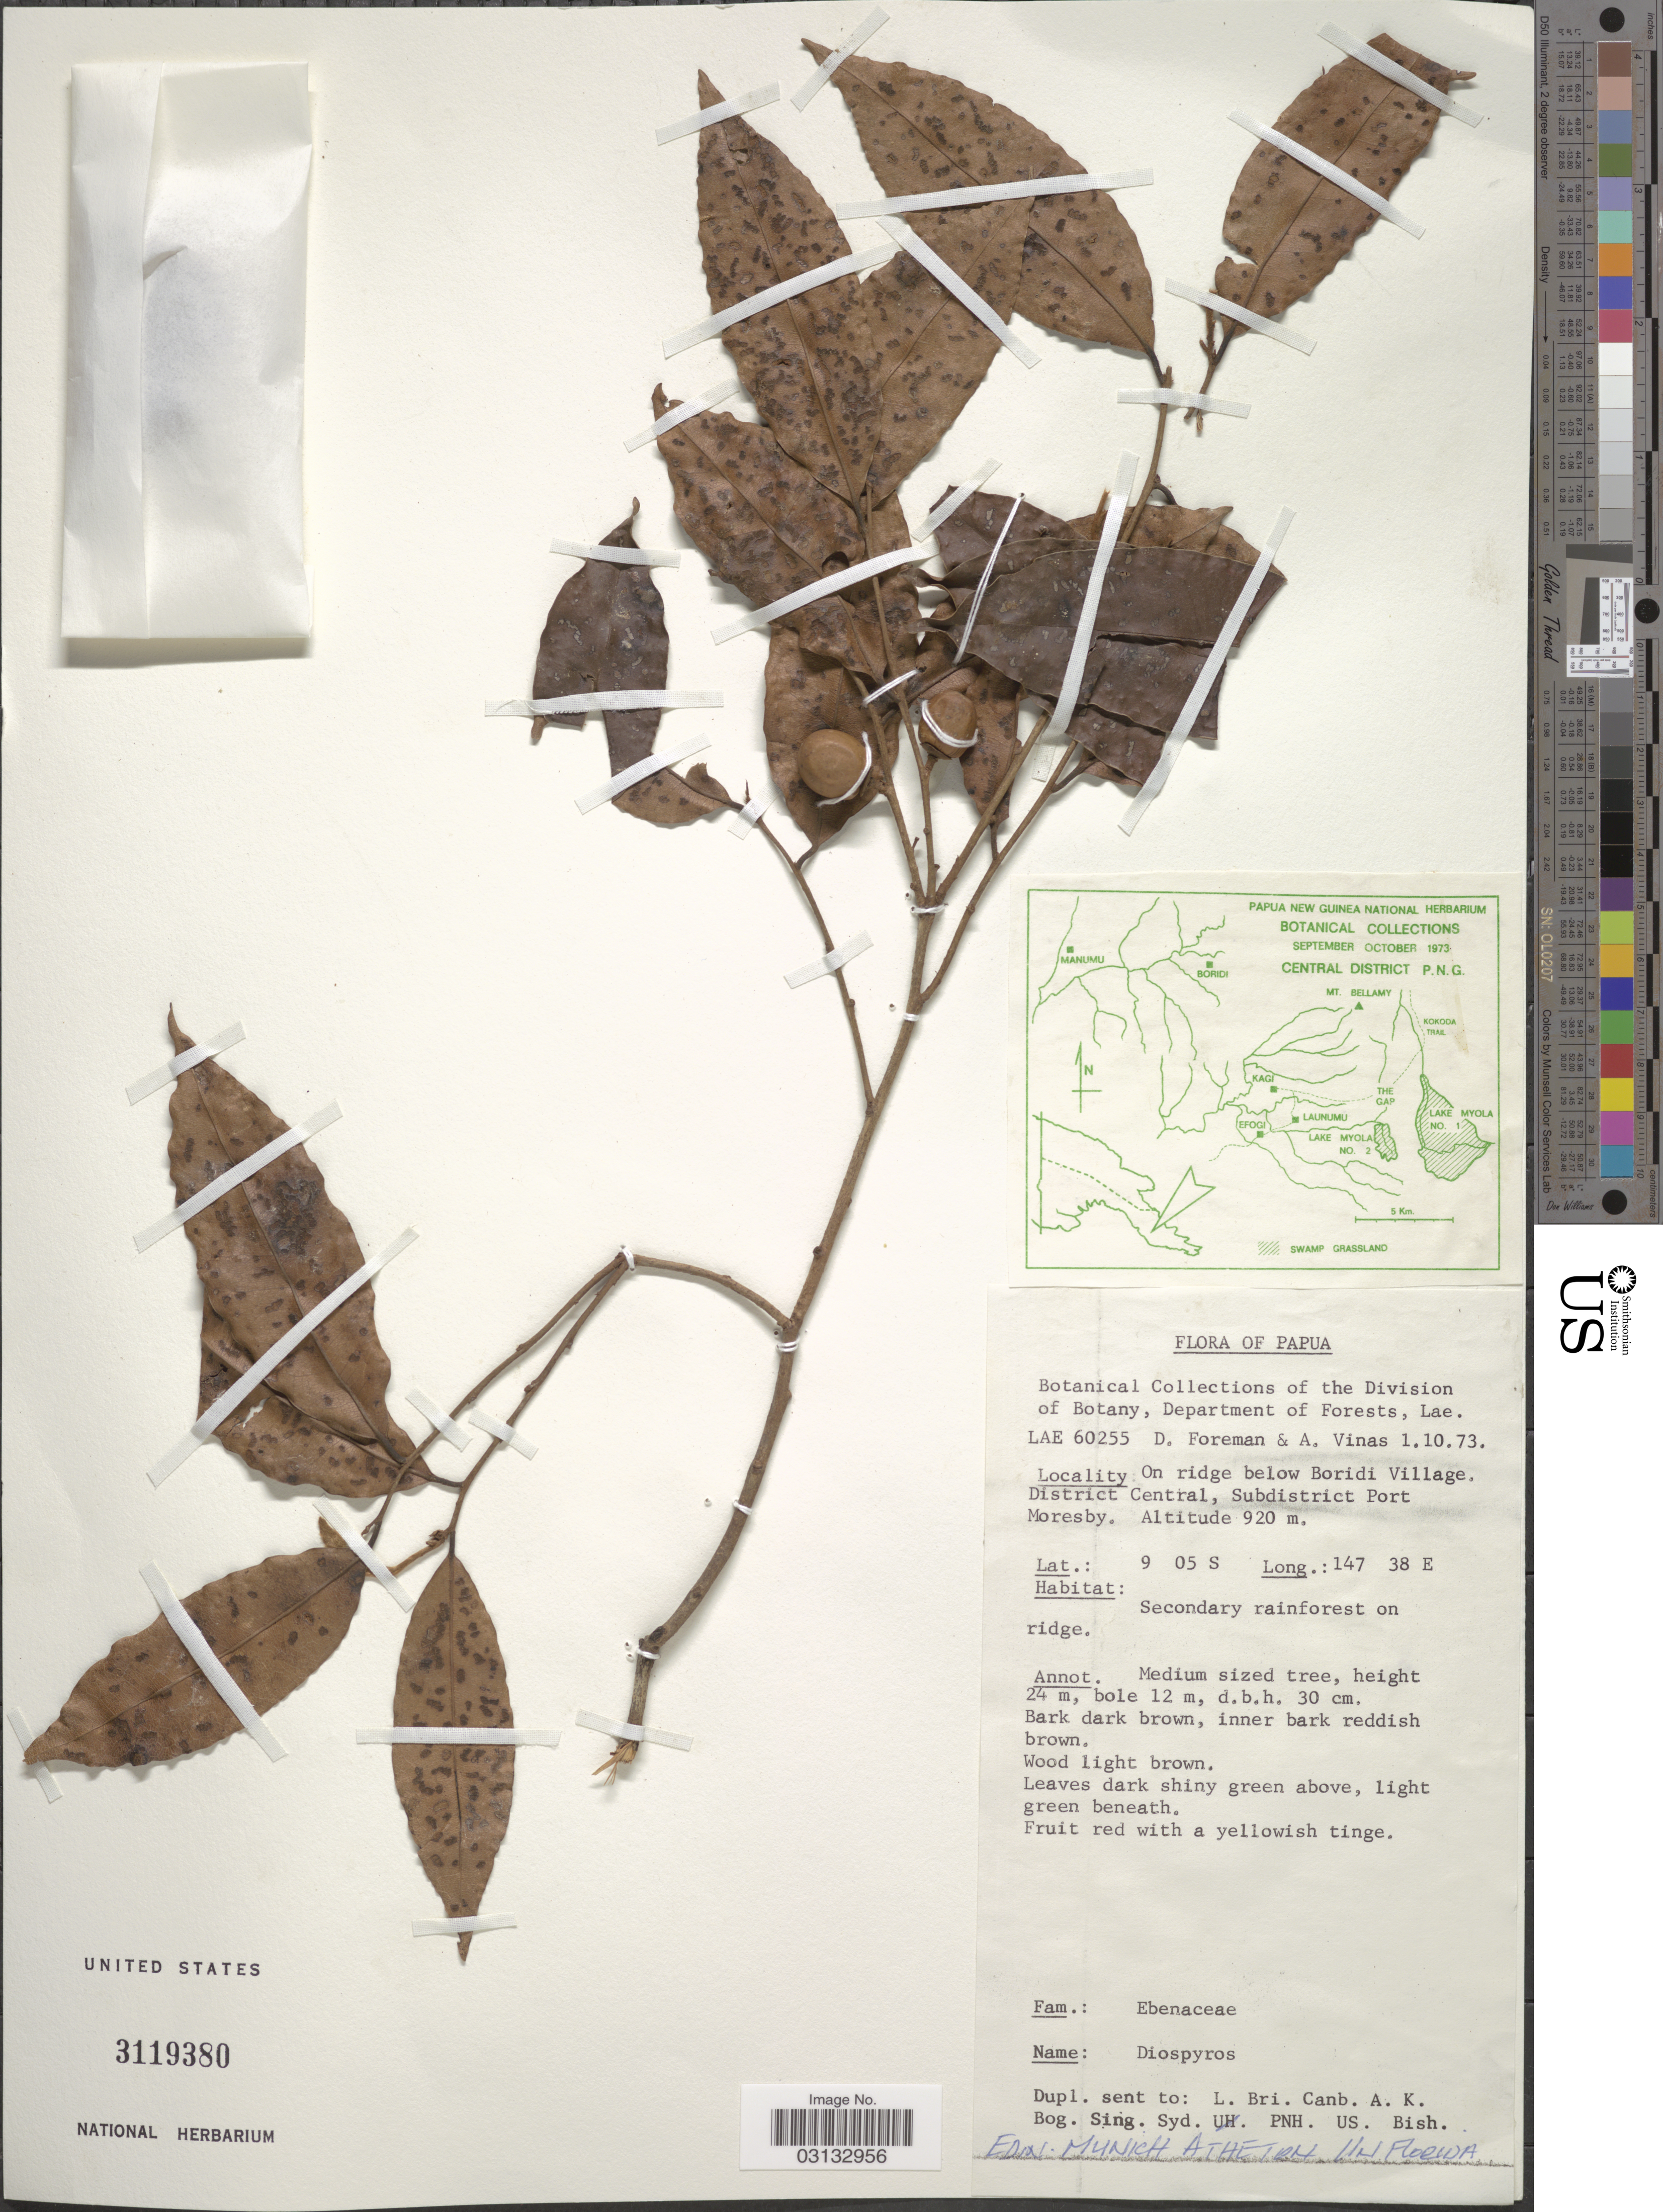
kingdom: Plantae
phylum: Tracheophyta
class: Magnoliopsida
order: Ericales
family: Ebenaceae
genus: Diospyros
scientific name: Diospyros sp.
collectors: D. Foreman & A. Vinas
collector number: LAE60255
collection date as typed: Transcribed d/m/y: 1/10/73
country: Papua New Guinea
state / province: Central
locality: Papua, On ridge below Boridi Village. District Central, Subdistrict Port Moresby.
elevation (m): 920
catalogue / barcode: US 3119380